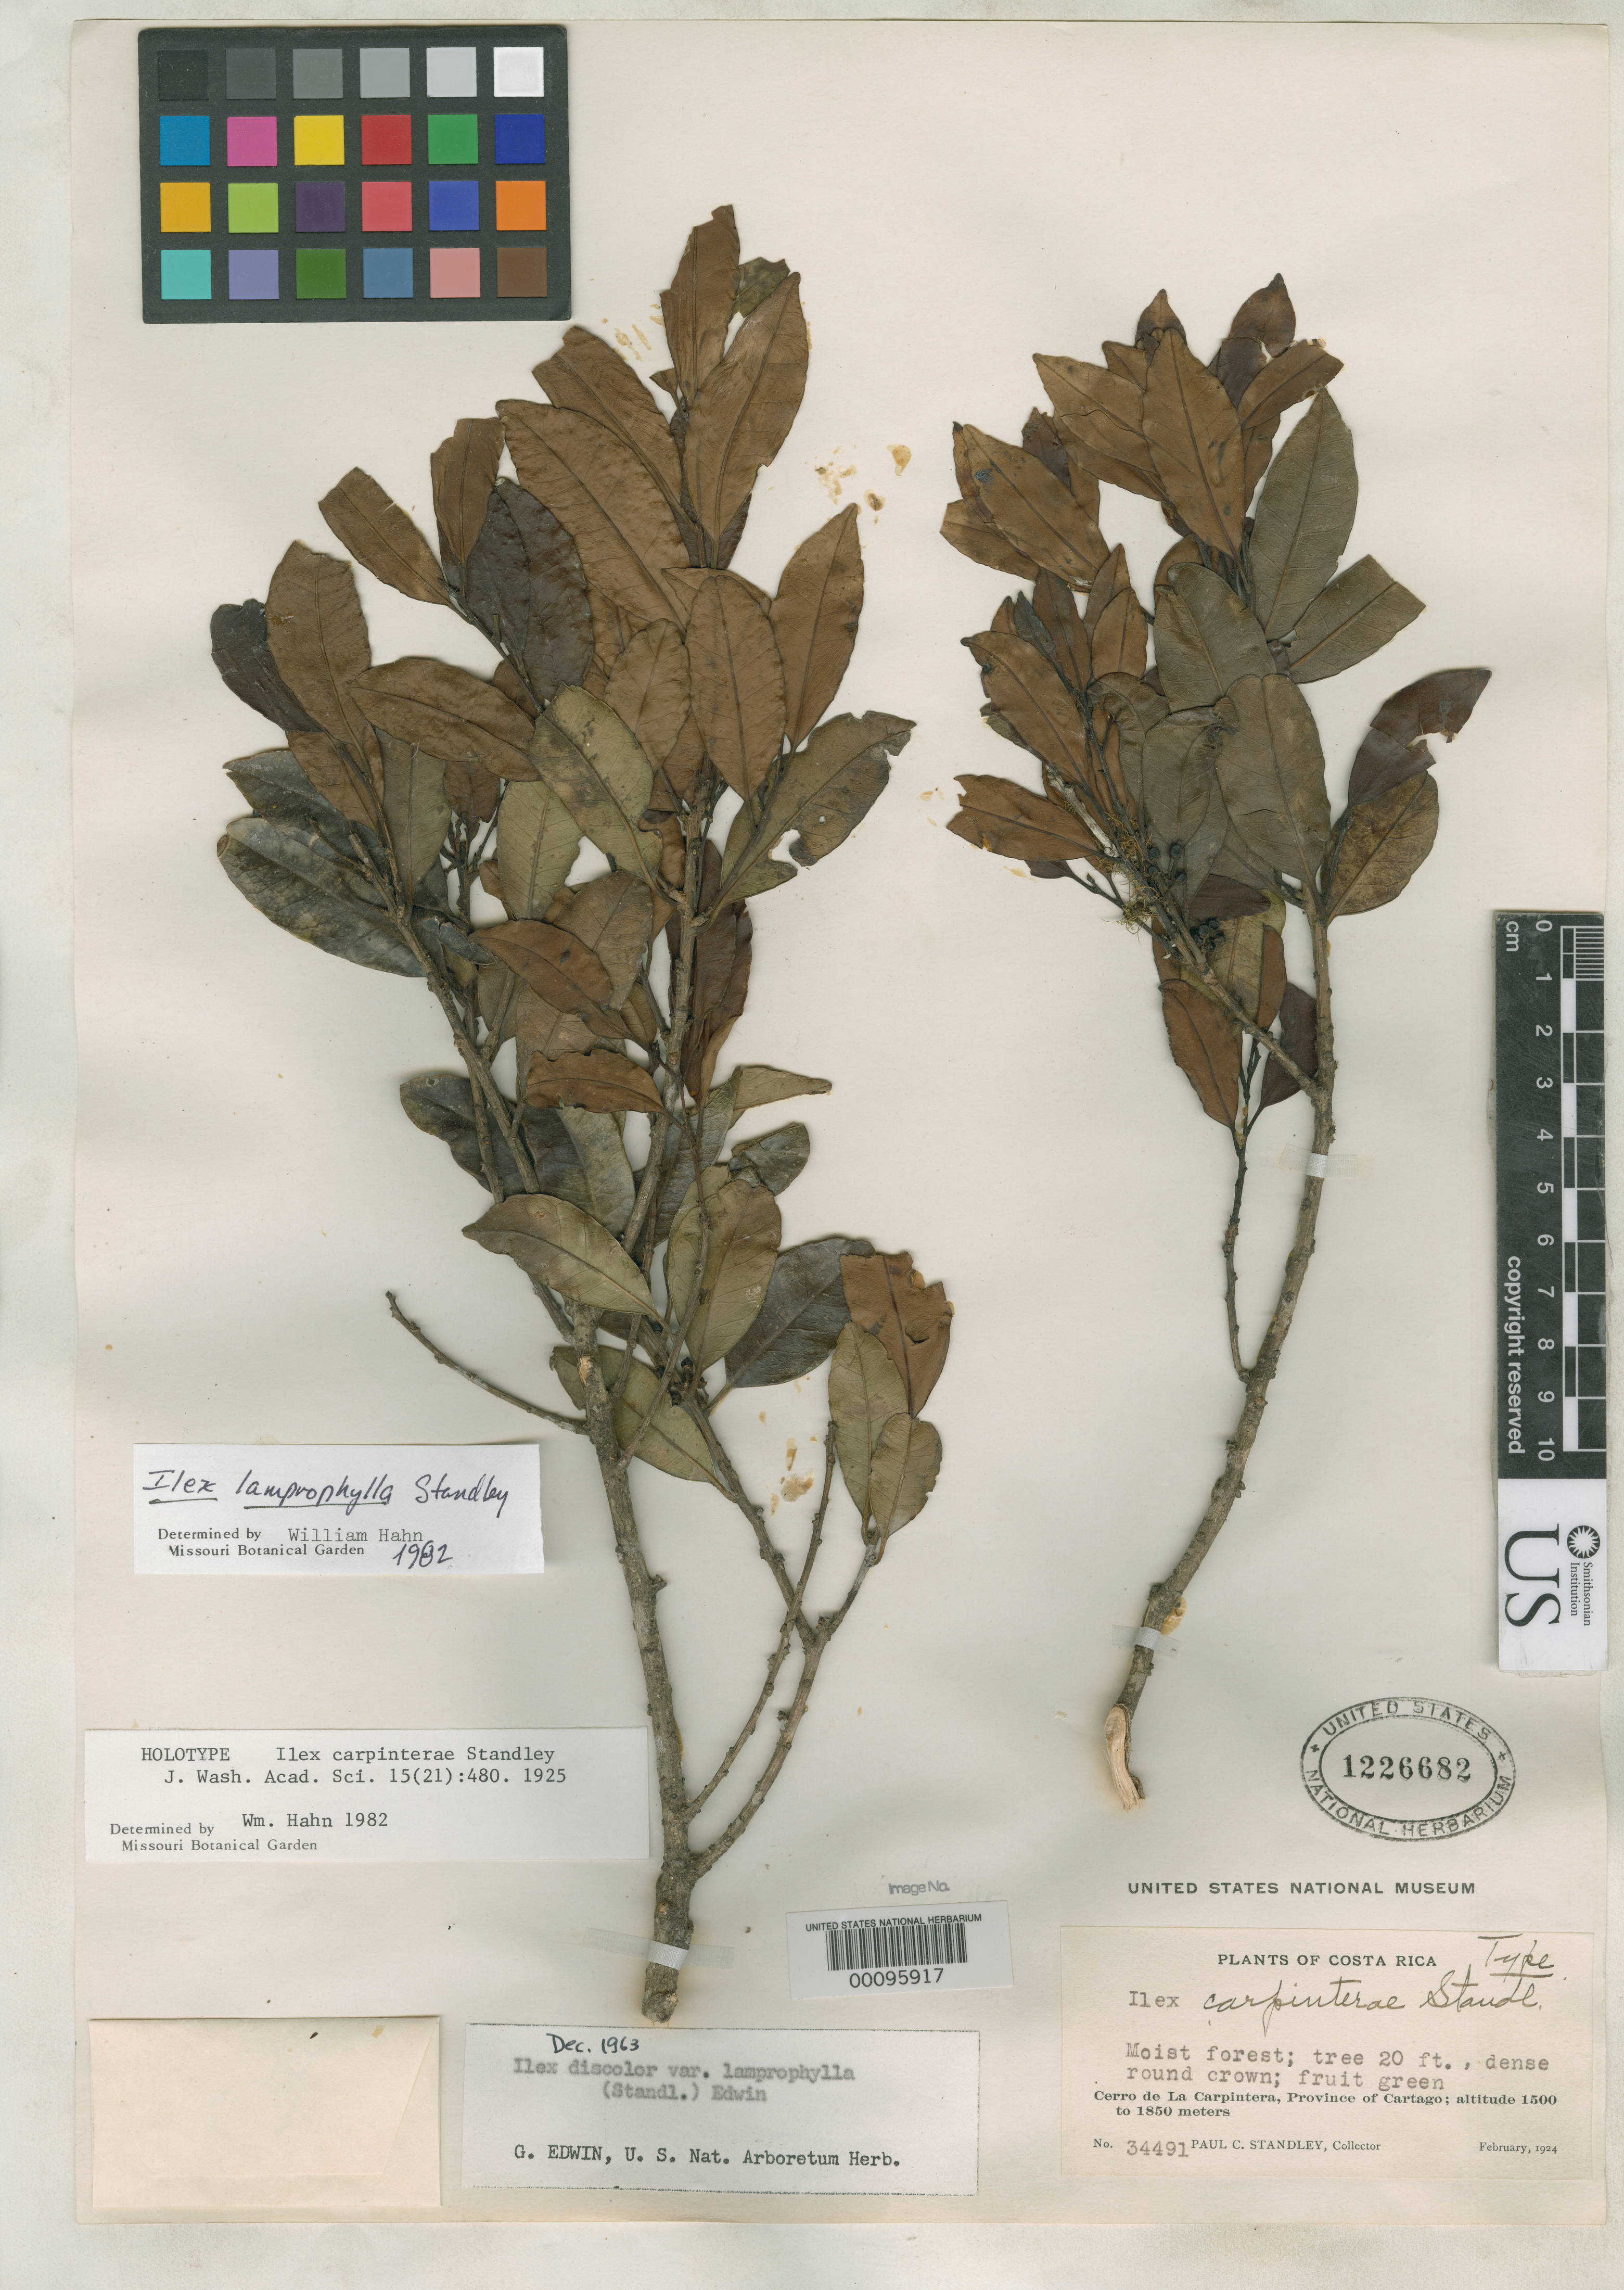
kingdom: Plantae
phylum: Tracheophyta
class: Magnoliopsida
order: Aquifoliales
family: Aquifoliaceae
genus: Ilex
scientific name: Ilex carpinterae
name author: Standl.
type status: Holotype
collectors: P. C. Standley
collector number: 34491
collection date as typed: Feb 1924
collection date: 1924-02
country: Costa Rica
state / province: Cartago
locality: Cerro de La Carpintera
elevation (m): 1800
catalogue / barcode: US 1226682